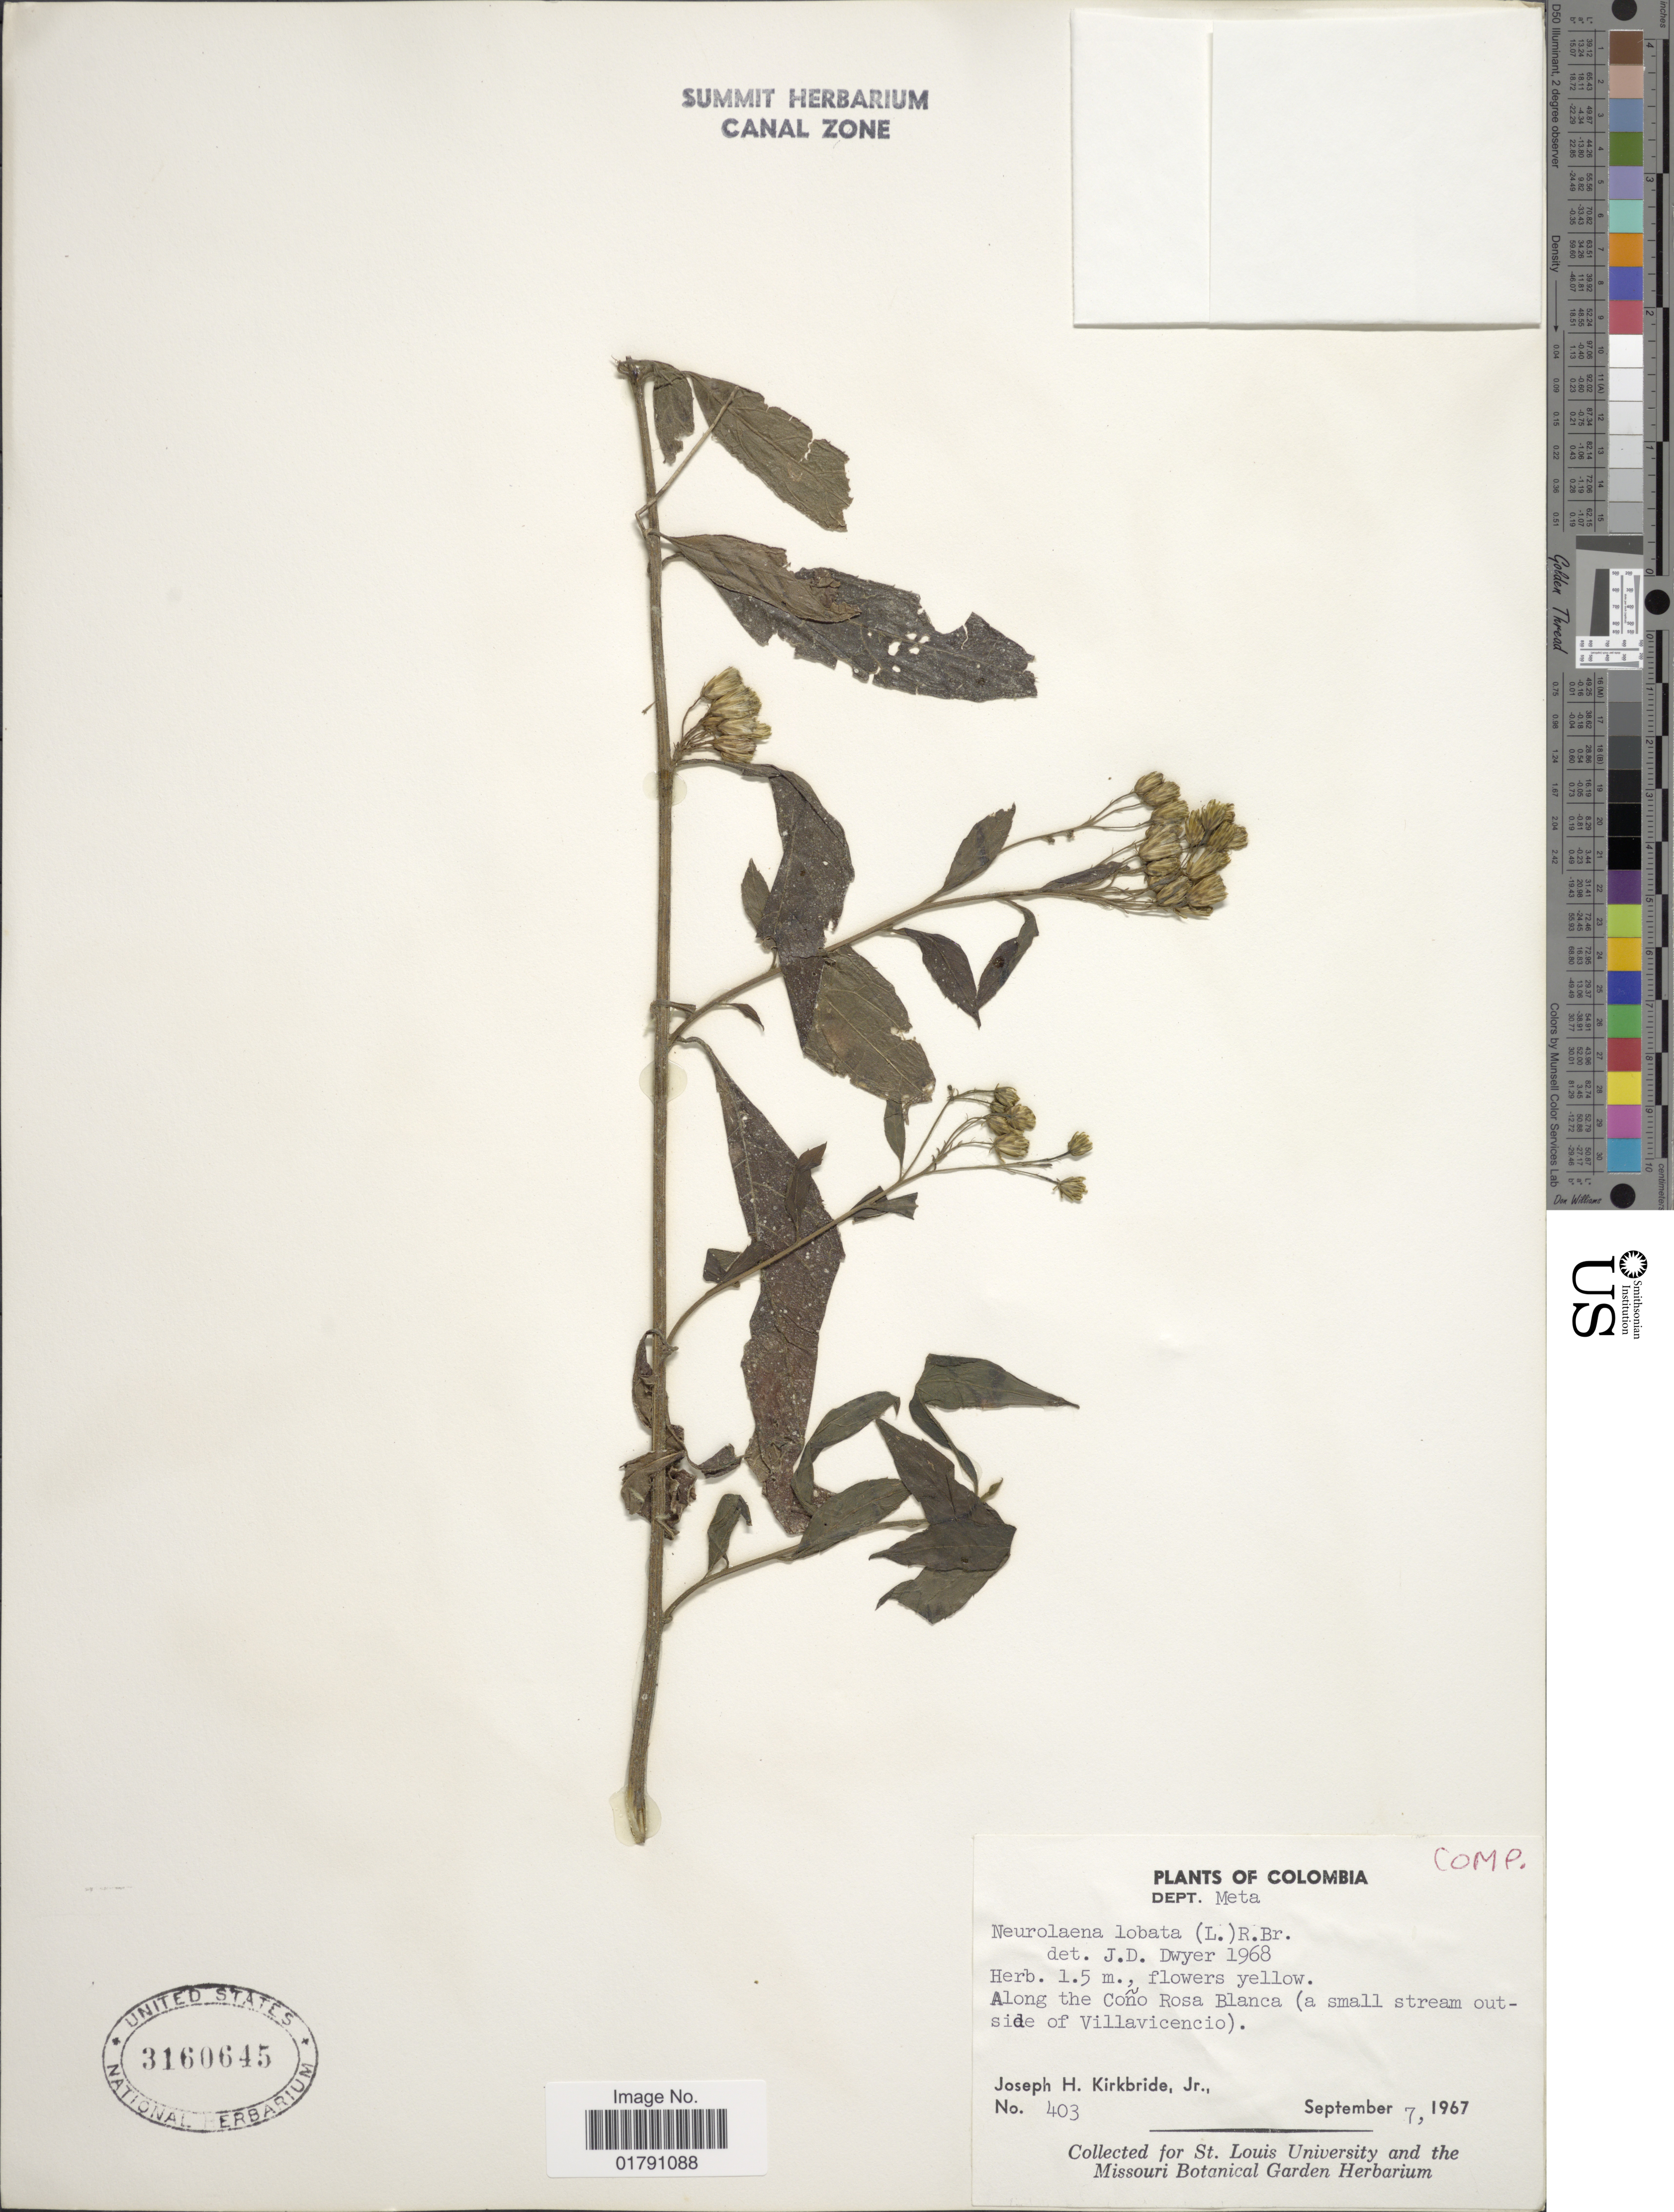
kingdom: Plantae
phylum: Tracheophyta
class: Magnoliopsida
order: Asterales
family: Asteraceae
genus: Neurolaena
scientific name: Neurolaena lobata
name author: (L.) R. Br. ex Cass.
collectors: J. H. Kirkbride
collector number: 403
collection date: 1967-09-07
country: Colombia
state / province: Meta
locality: Along the Cono Rosa Blanca (a small stream outside of Villavicencio)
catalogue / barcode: US 3160645